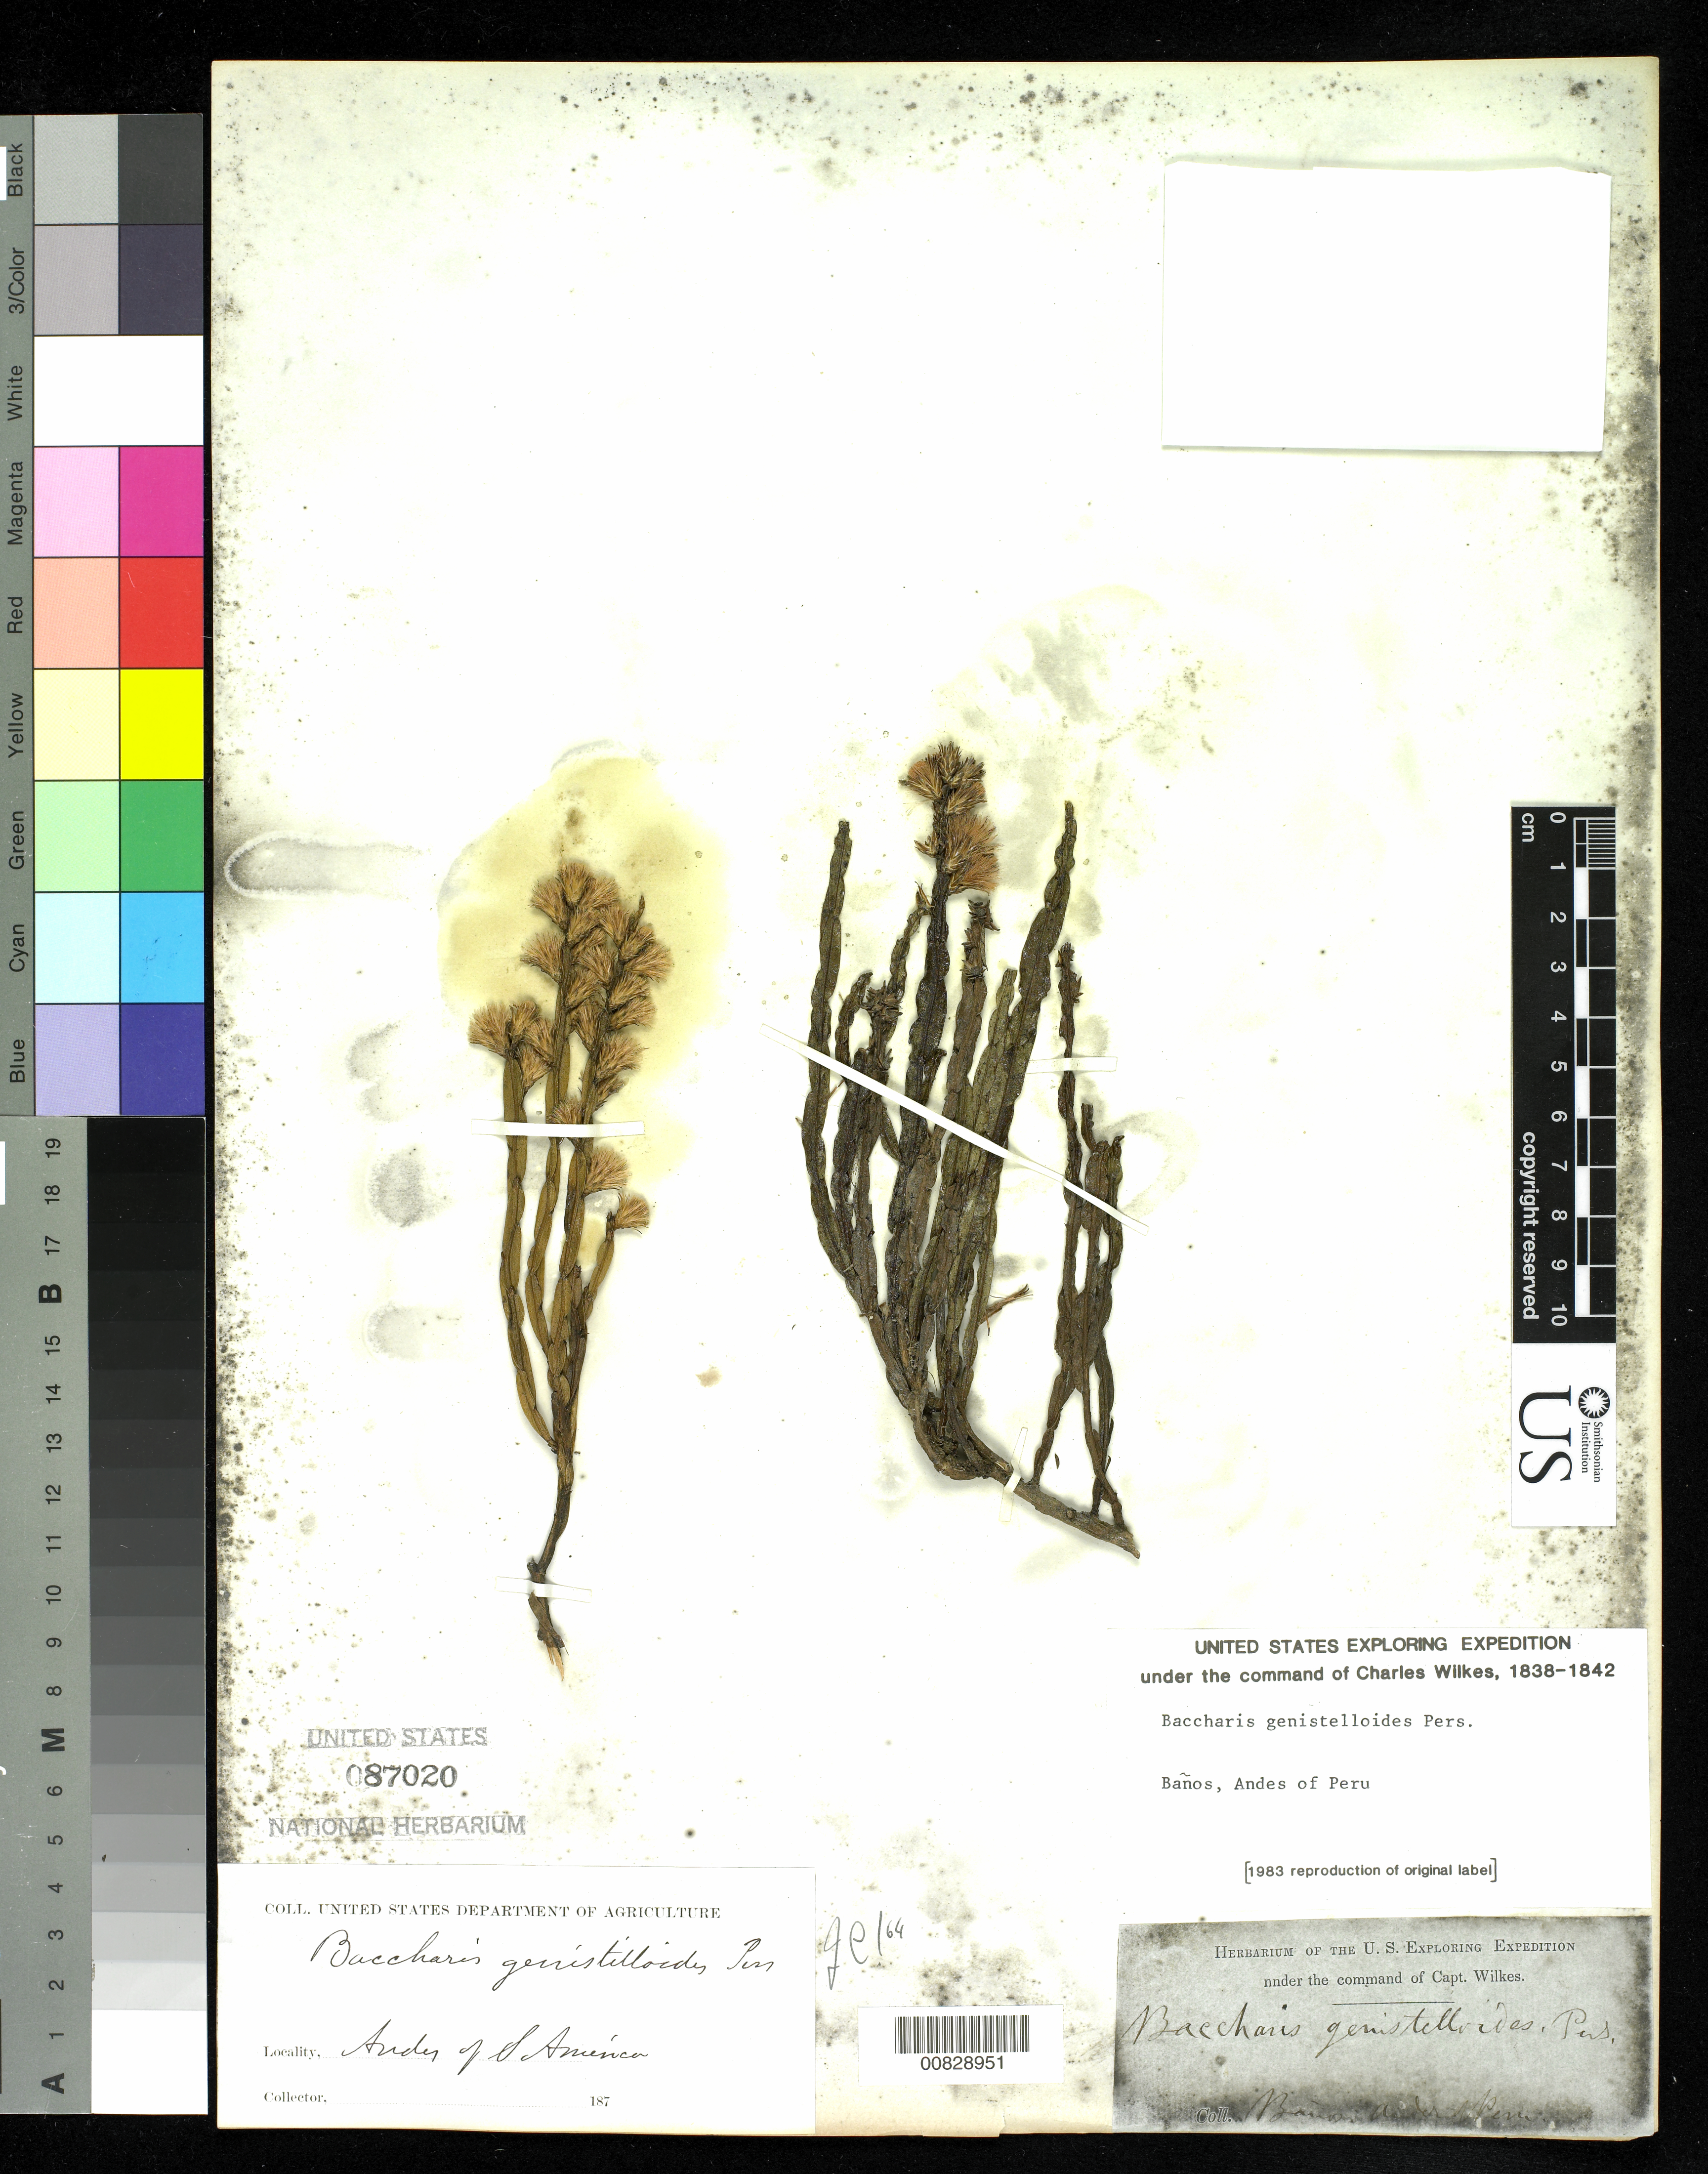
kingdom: Plantae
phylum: Tracheophyta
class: Magnoliopsida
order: Asterales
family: Asteraceae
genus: Baccharis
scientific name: Baccharis genistelloides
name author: (Lam.) Pers.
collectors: Wilkes Explor. Exped.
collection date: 1838/1842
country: Peru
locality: Banos, Andes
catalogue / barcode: US 87020